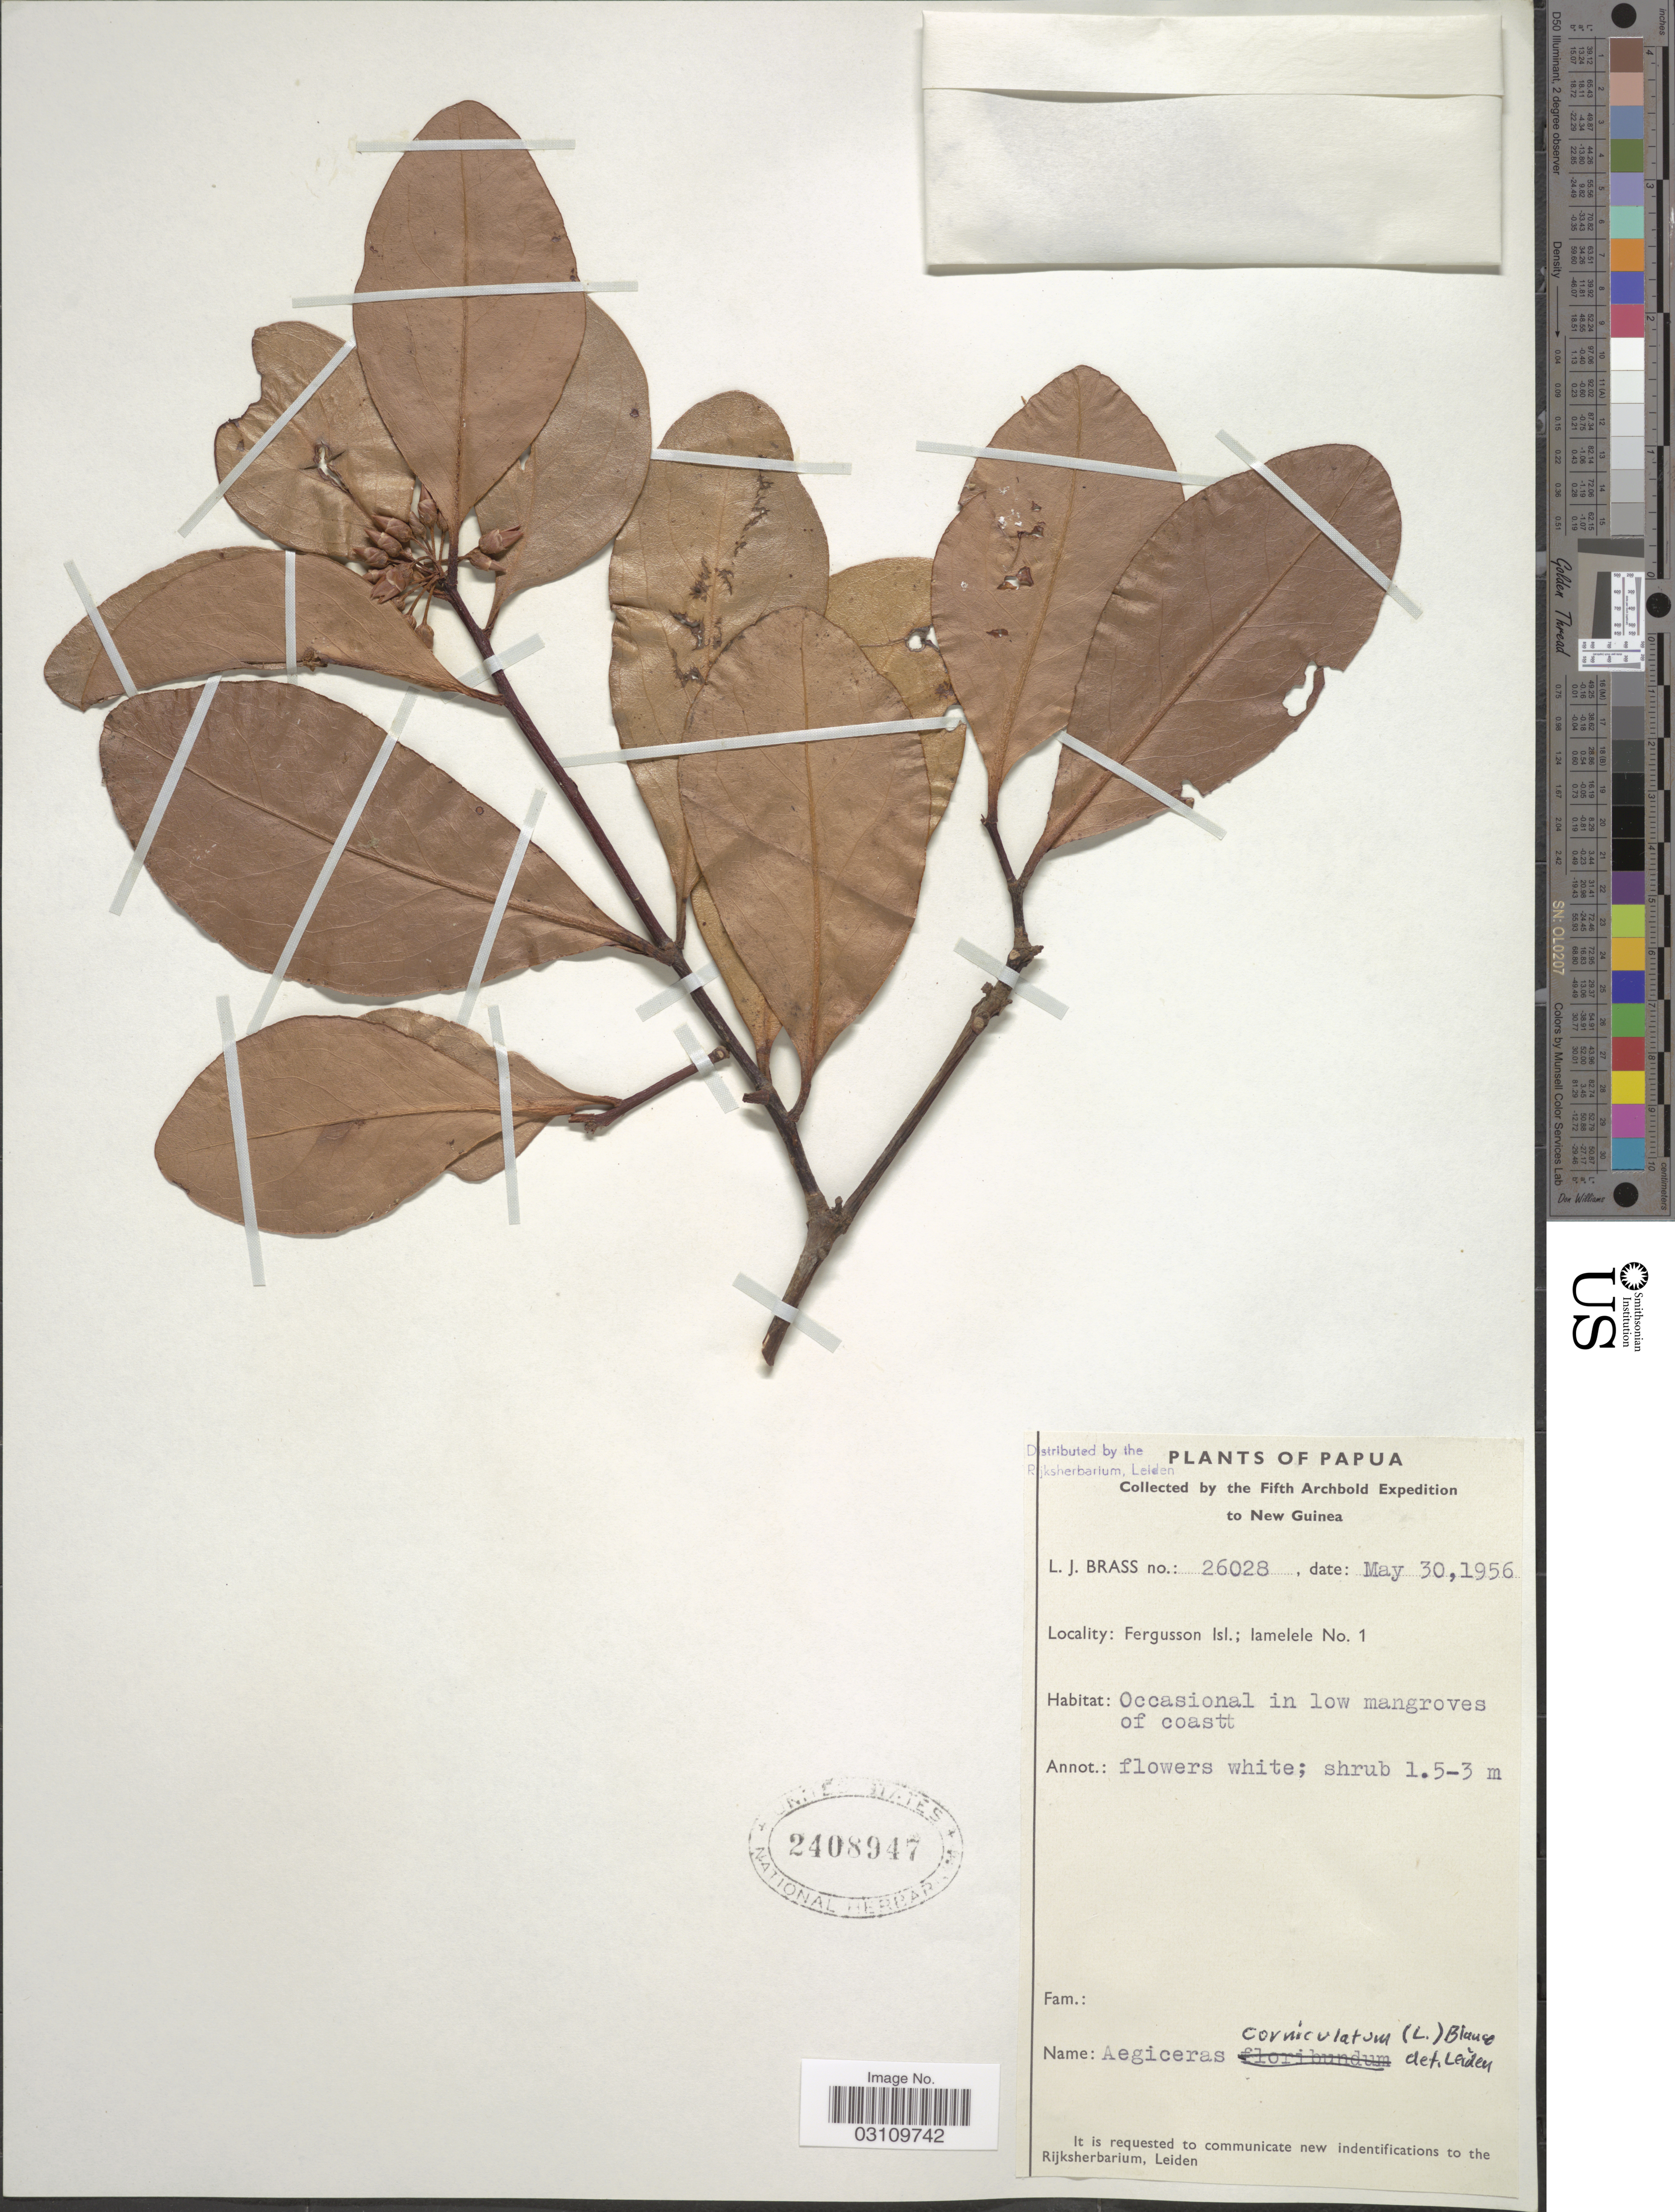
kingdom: Plantae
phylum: Tracheophyta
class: Magnoliopsida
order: Ericales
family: Primulaceae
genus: Aegiceras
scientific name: Aegiceras corniculatum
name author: (L.) Blanco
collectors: L. J. Brass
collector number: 26028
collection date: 1956-05-30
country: Papua New Guinea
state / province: Milne Bay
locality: Fergusson Isl.; Iamelele No. 1.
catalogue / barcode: US 2408947